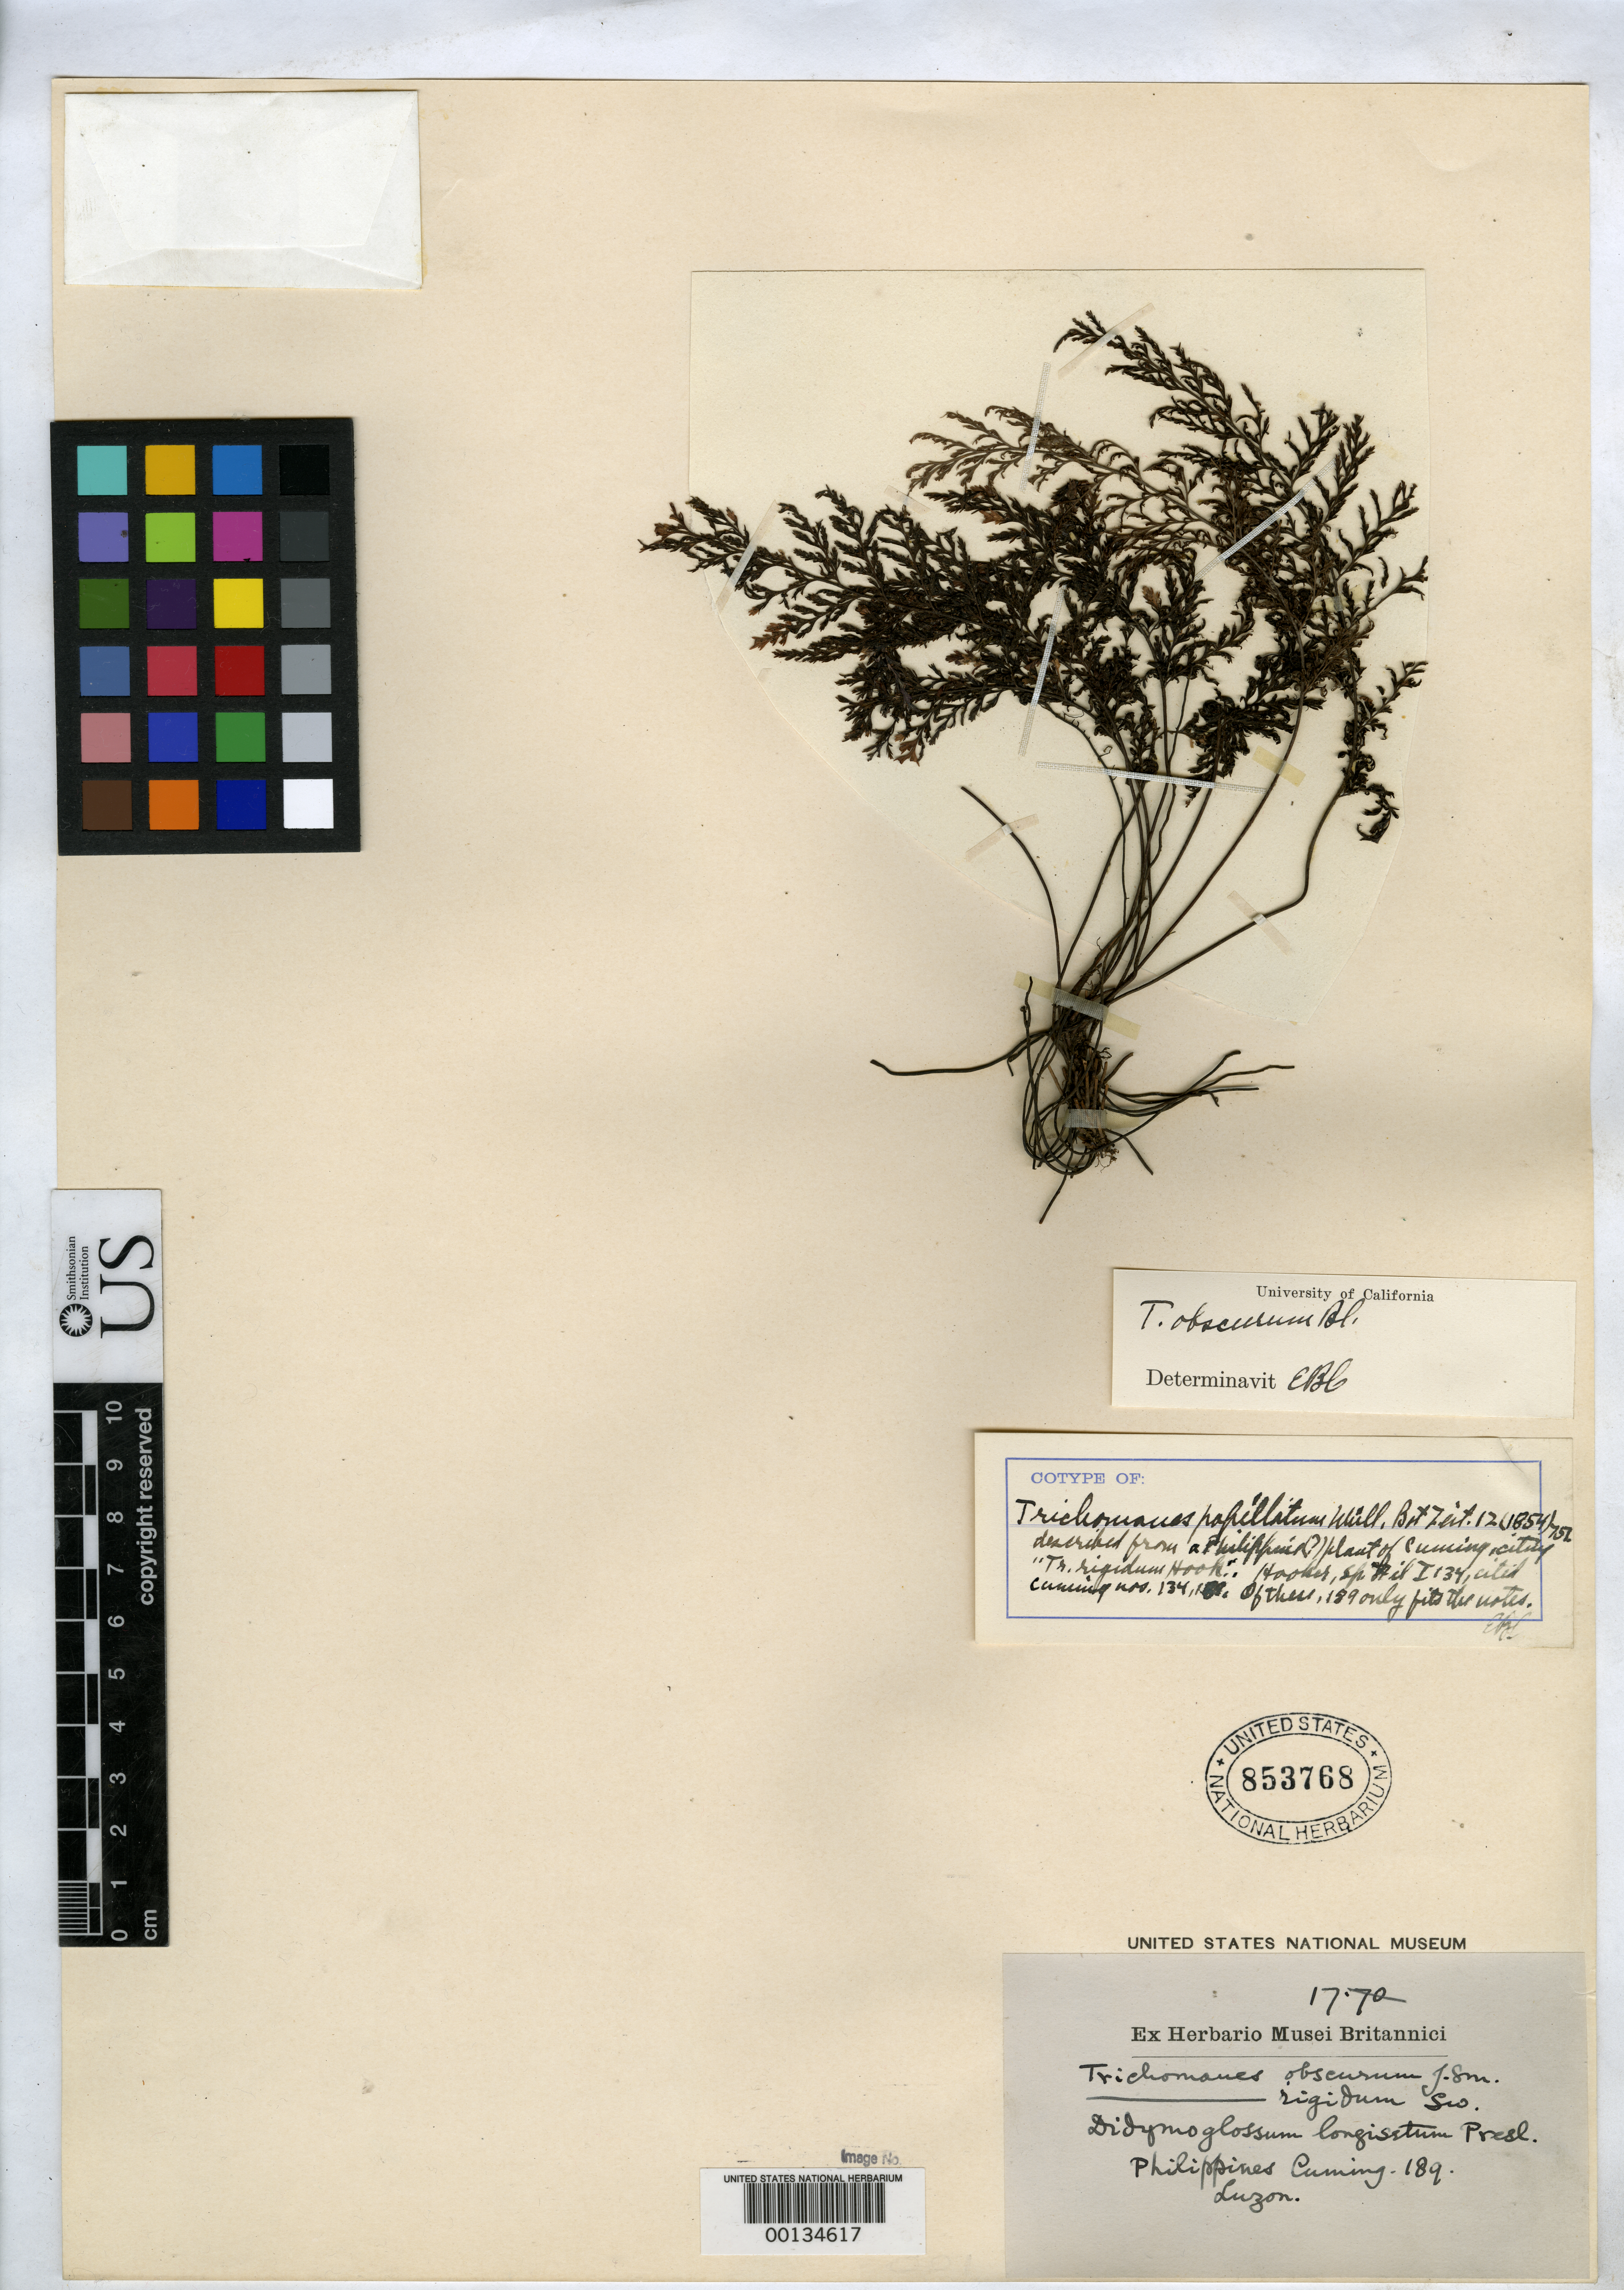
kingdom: Plantae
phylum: Tracheophyta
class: Polypodiopsida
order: Hymenophyllales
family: Hymenophyllaceae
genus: Trichomanes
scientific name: Trichomanes papillatum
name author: Müll. Hal.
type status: Type Collection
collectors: H. Cuming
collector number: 189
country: Philippines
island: Luzon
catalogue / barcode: US 853768